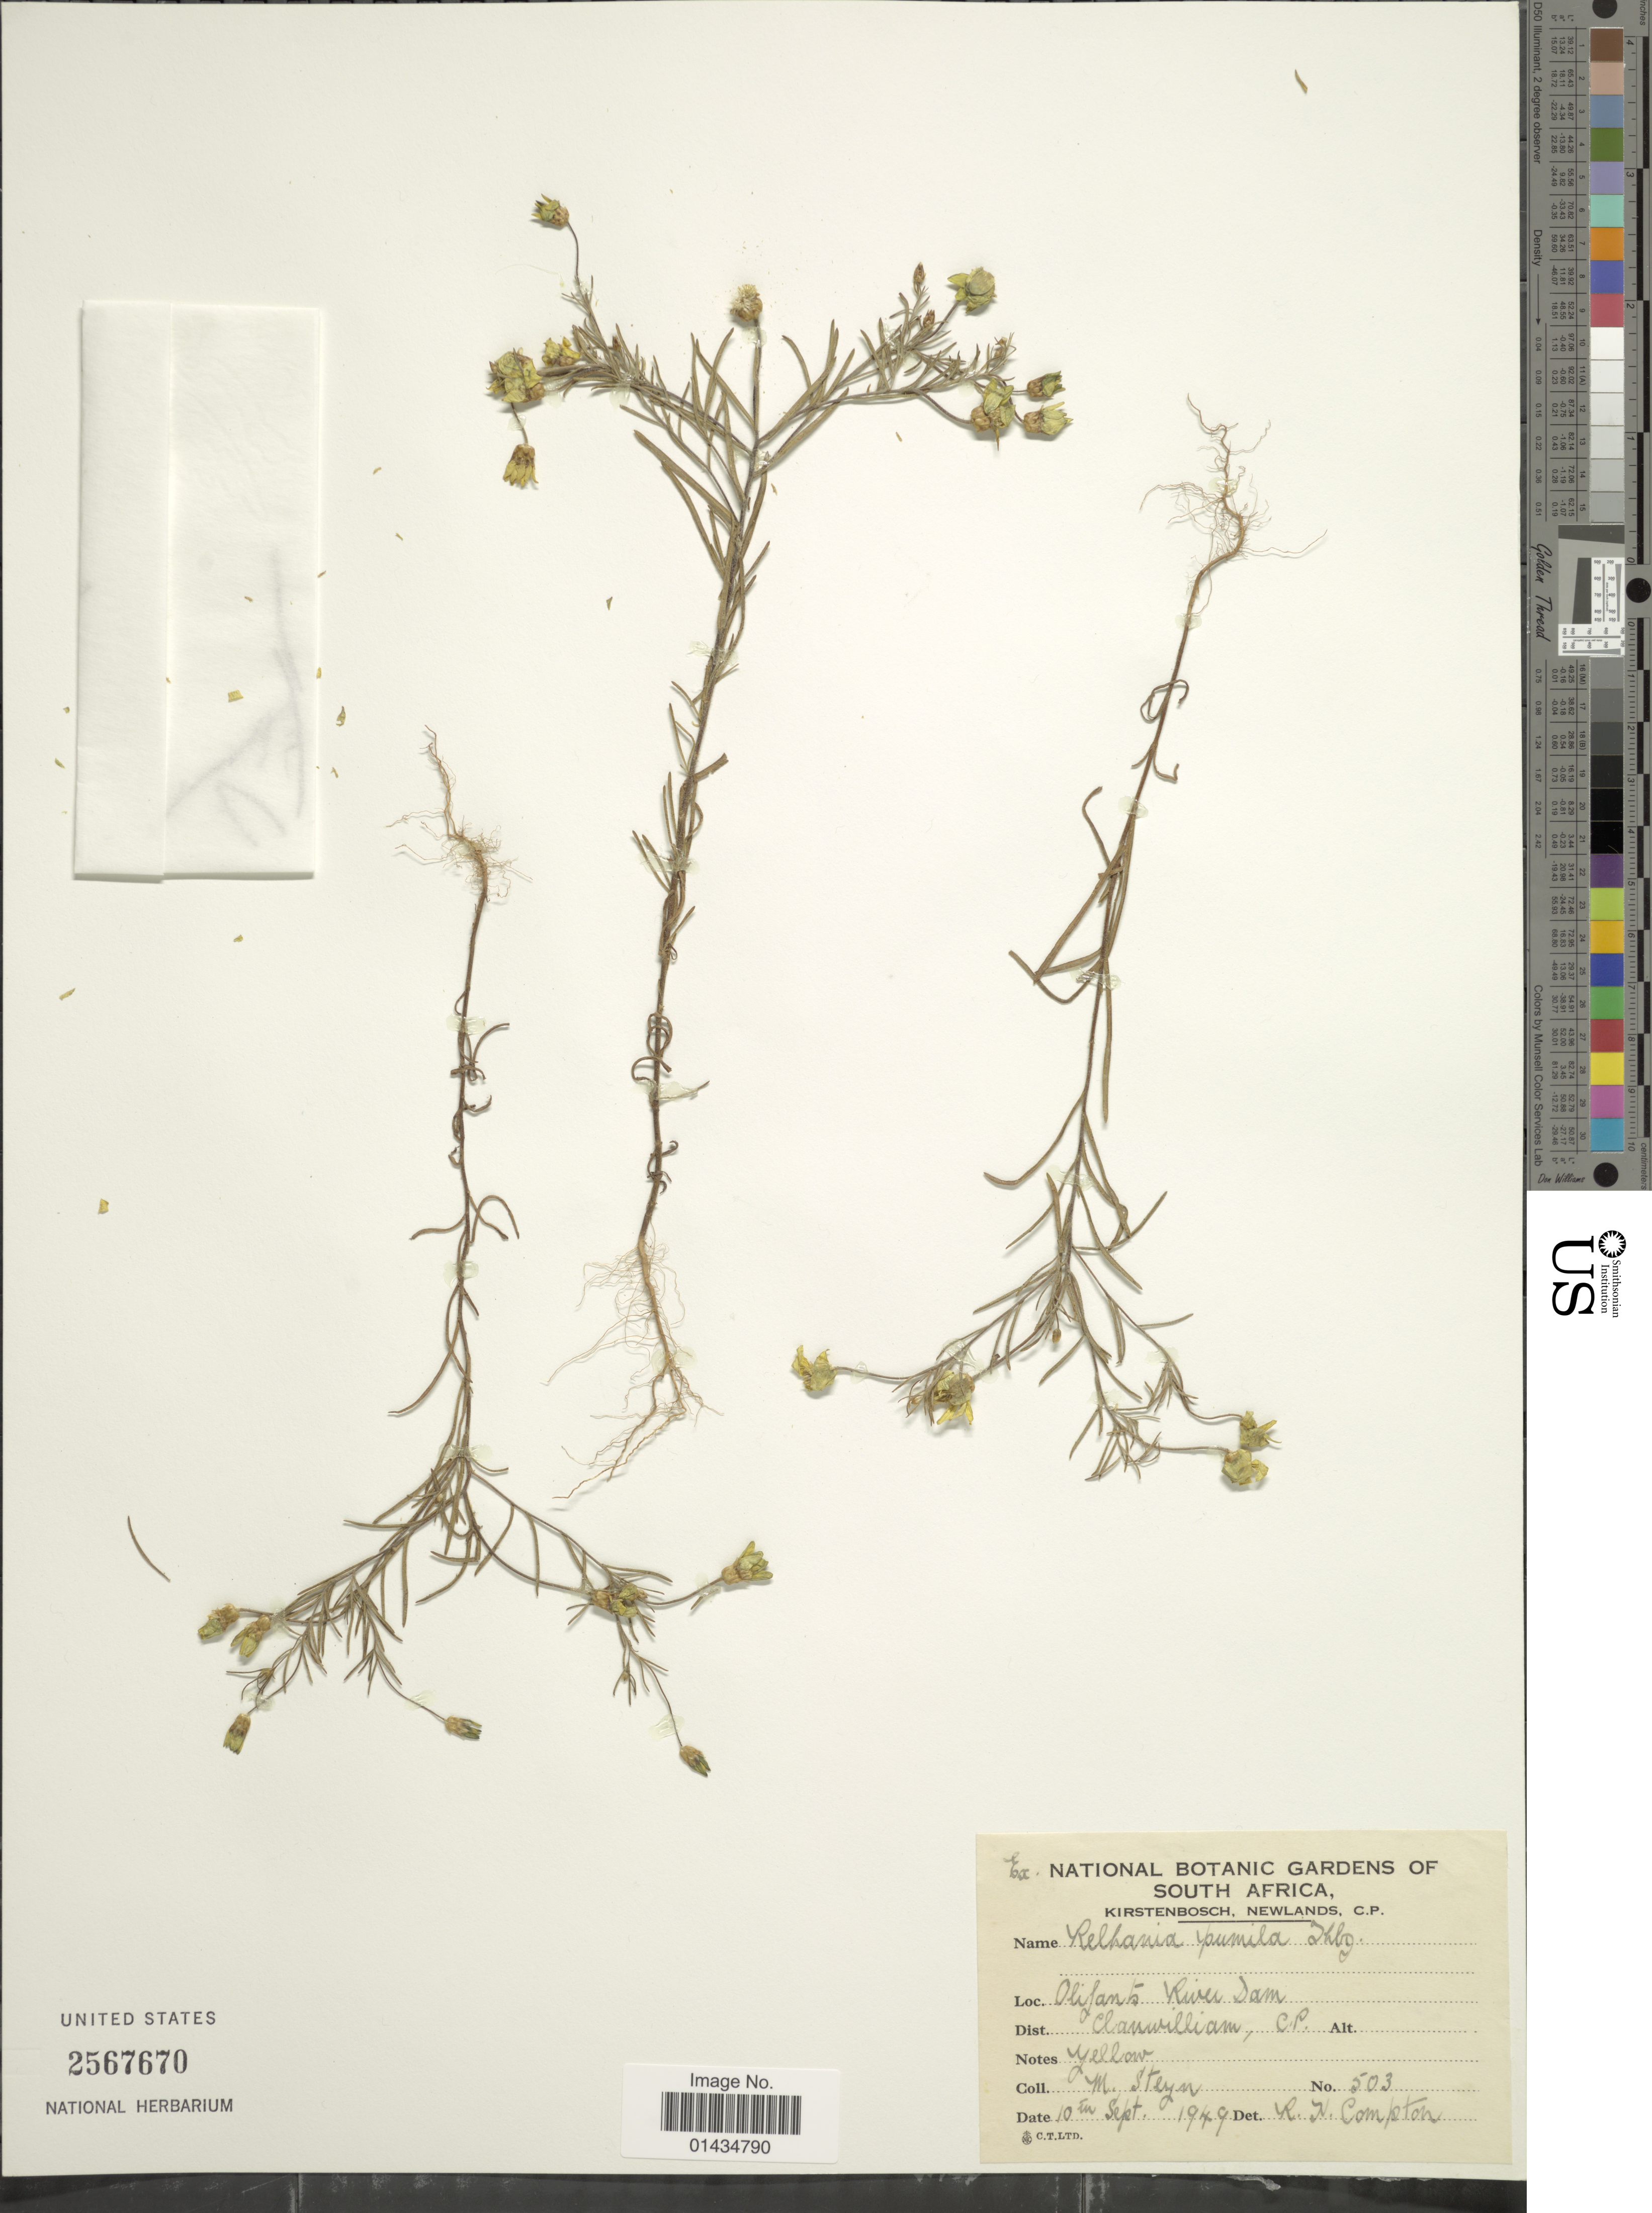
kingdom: Plantae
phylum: Tracheophyta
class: Magnoliopsida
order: Asterales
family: Asteraceae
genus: Relhania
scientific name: Relhania pumila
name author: Thunb.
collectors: M. Steyn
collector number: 503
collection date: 1949-09-10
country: South Africa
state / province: Western Cape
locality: Olifants River Dam, Dist. Canwilliam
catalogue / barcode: US 2567670